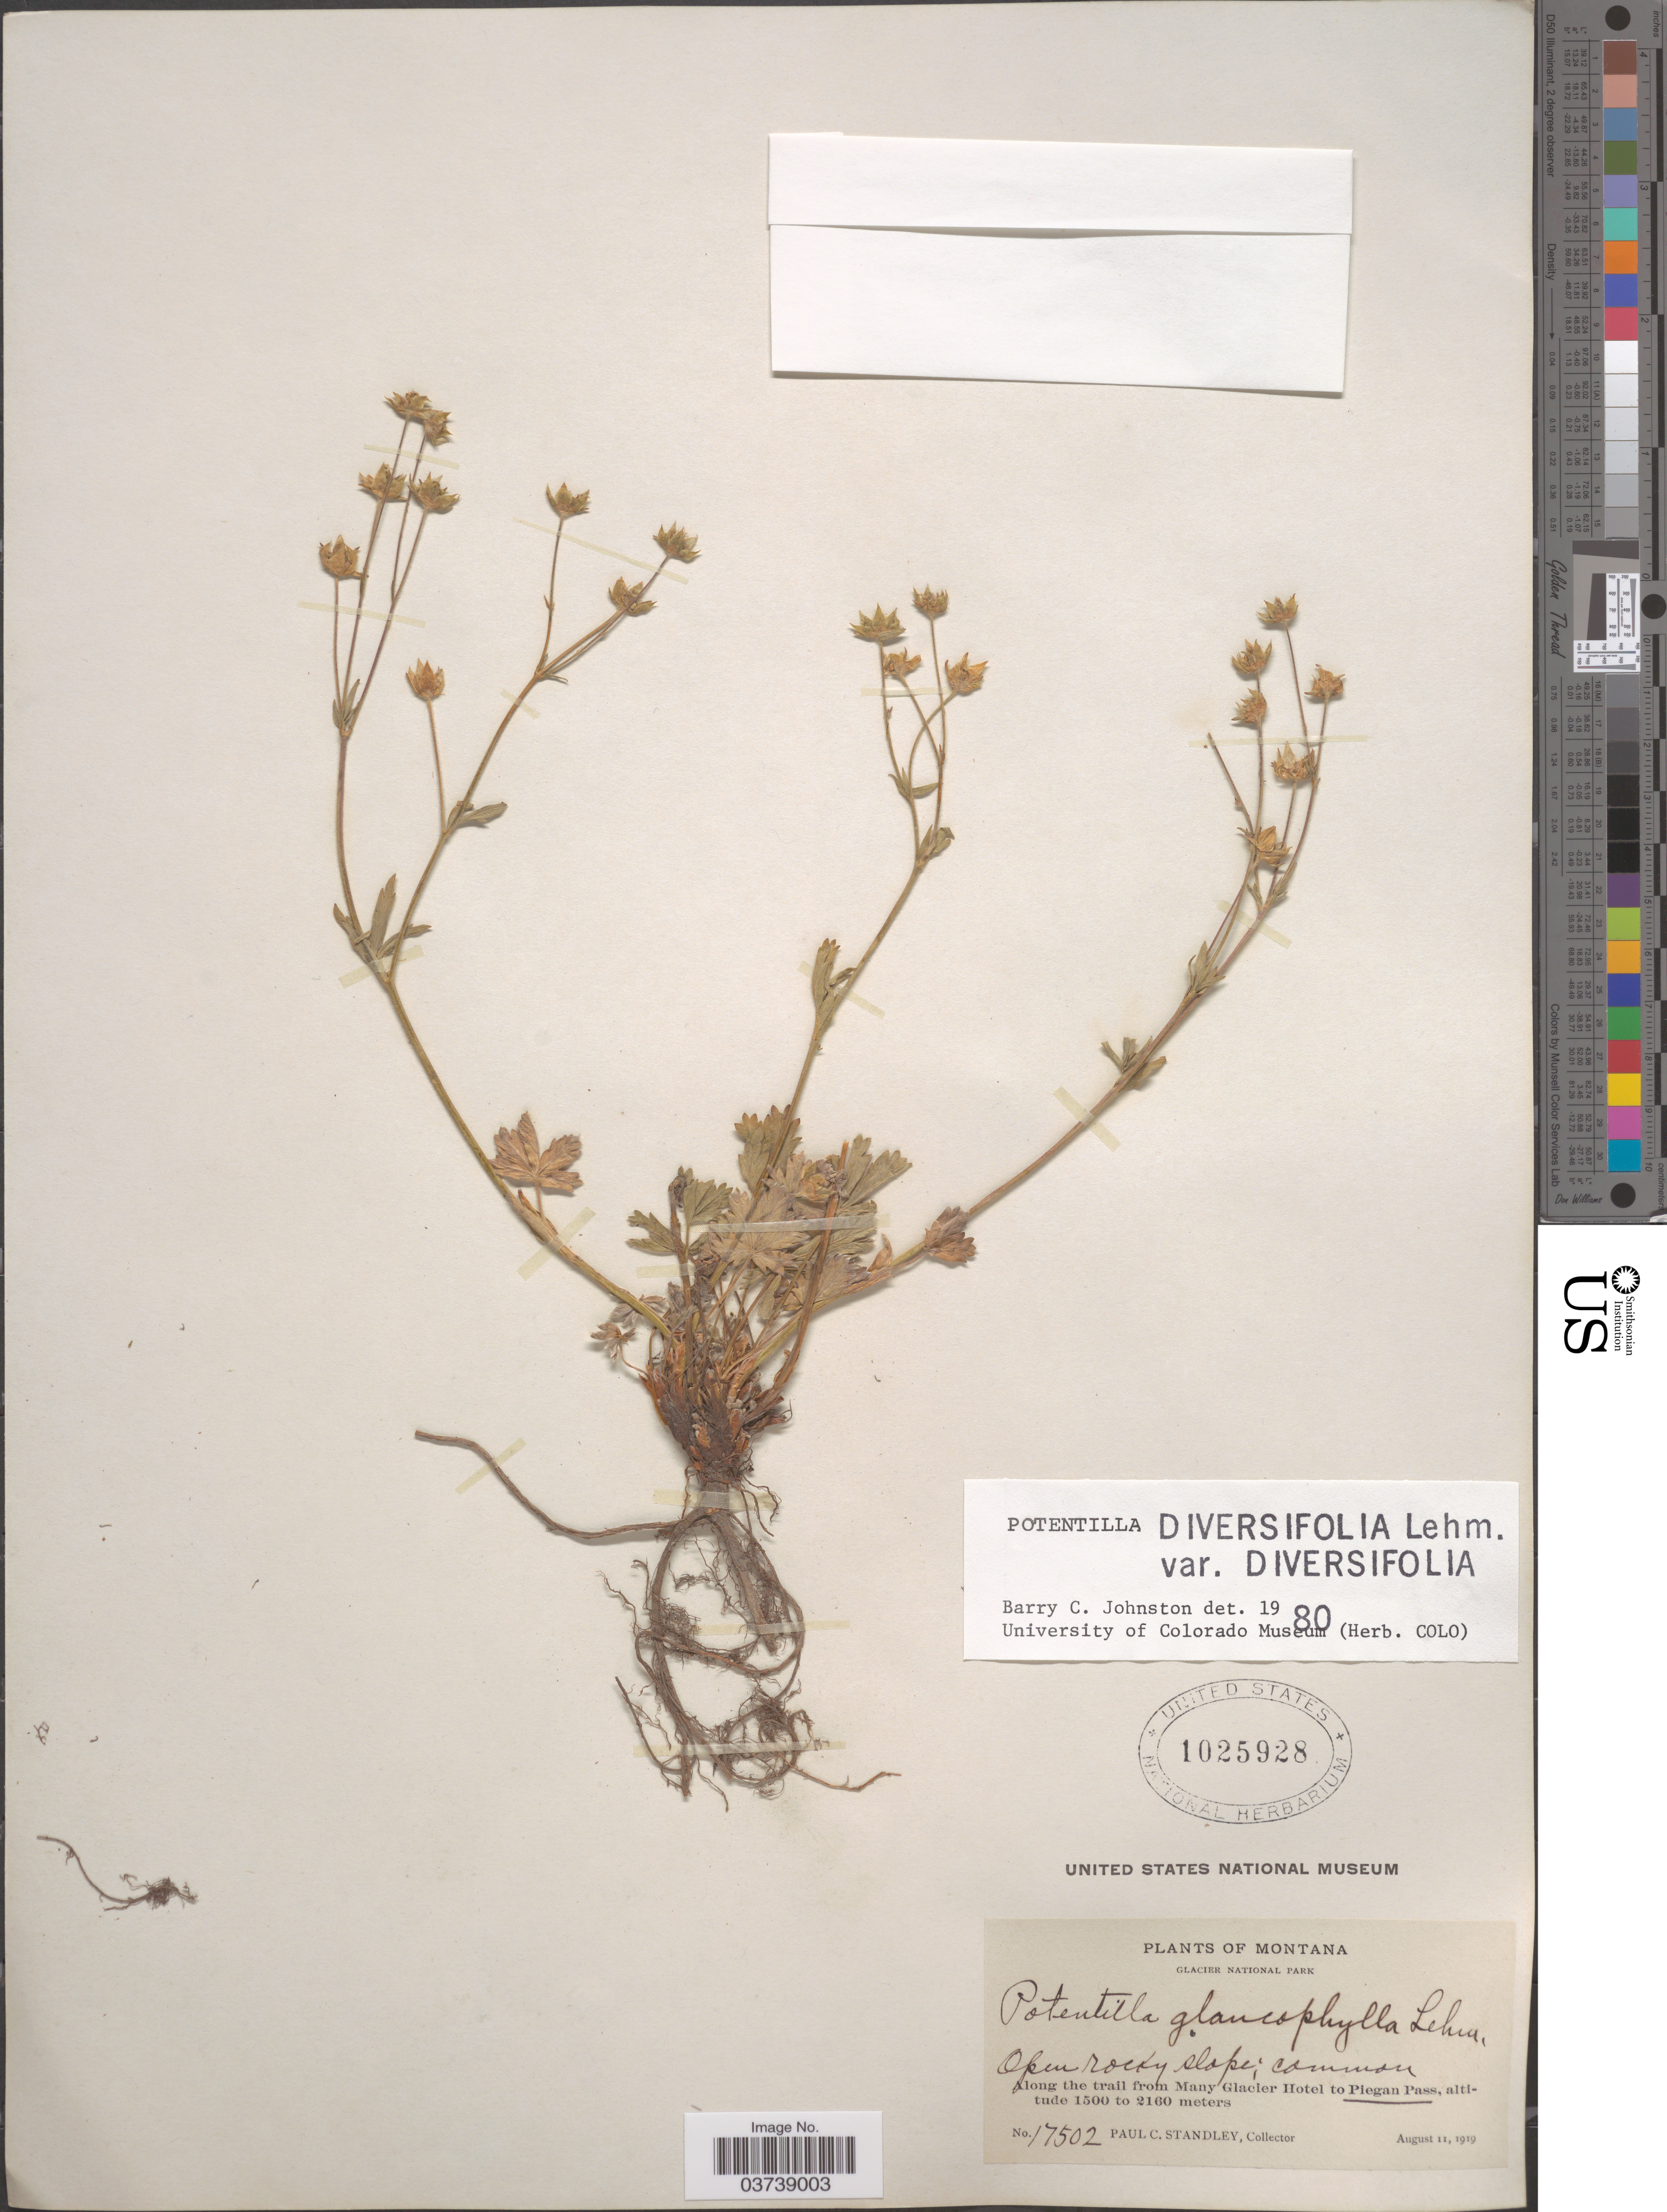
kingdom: Plantae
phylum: Tracheophyta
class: Magnoliopsida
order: Rosales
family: Rosaceae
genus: Potentilla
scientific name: Potentilla diversifolia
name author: Lehm.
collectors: P. C. Standley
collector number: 17502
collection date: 1919-08-11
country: United States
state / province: Montana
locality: Glacier National Park. Along the trail from Many Glacier Hotel to Piegan Pass.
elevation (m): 1500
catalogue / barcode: US 1025928